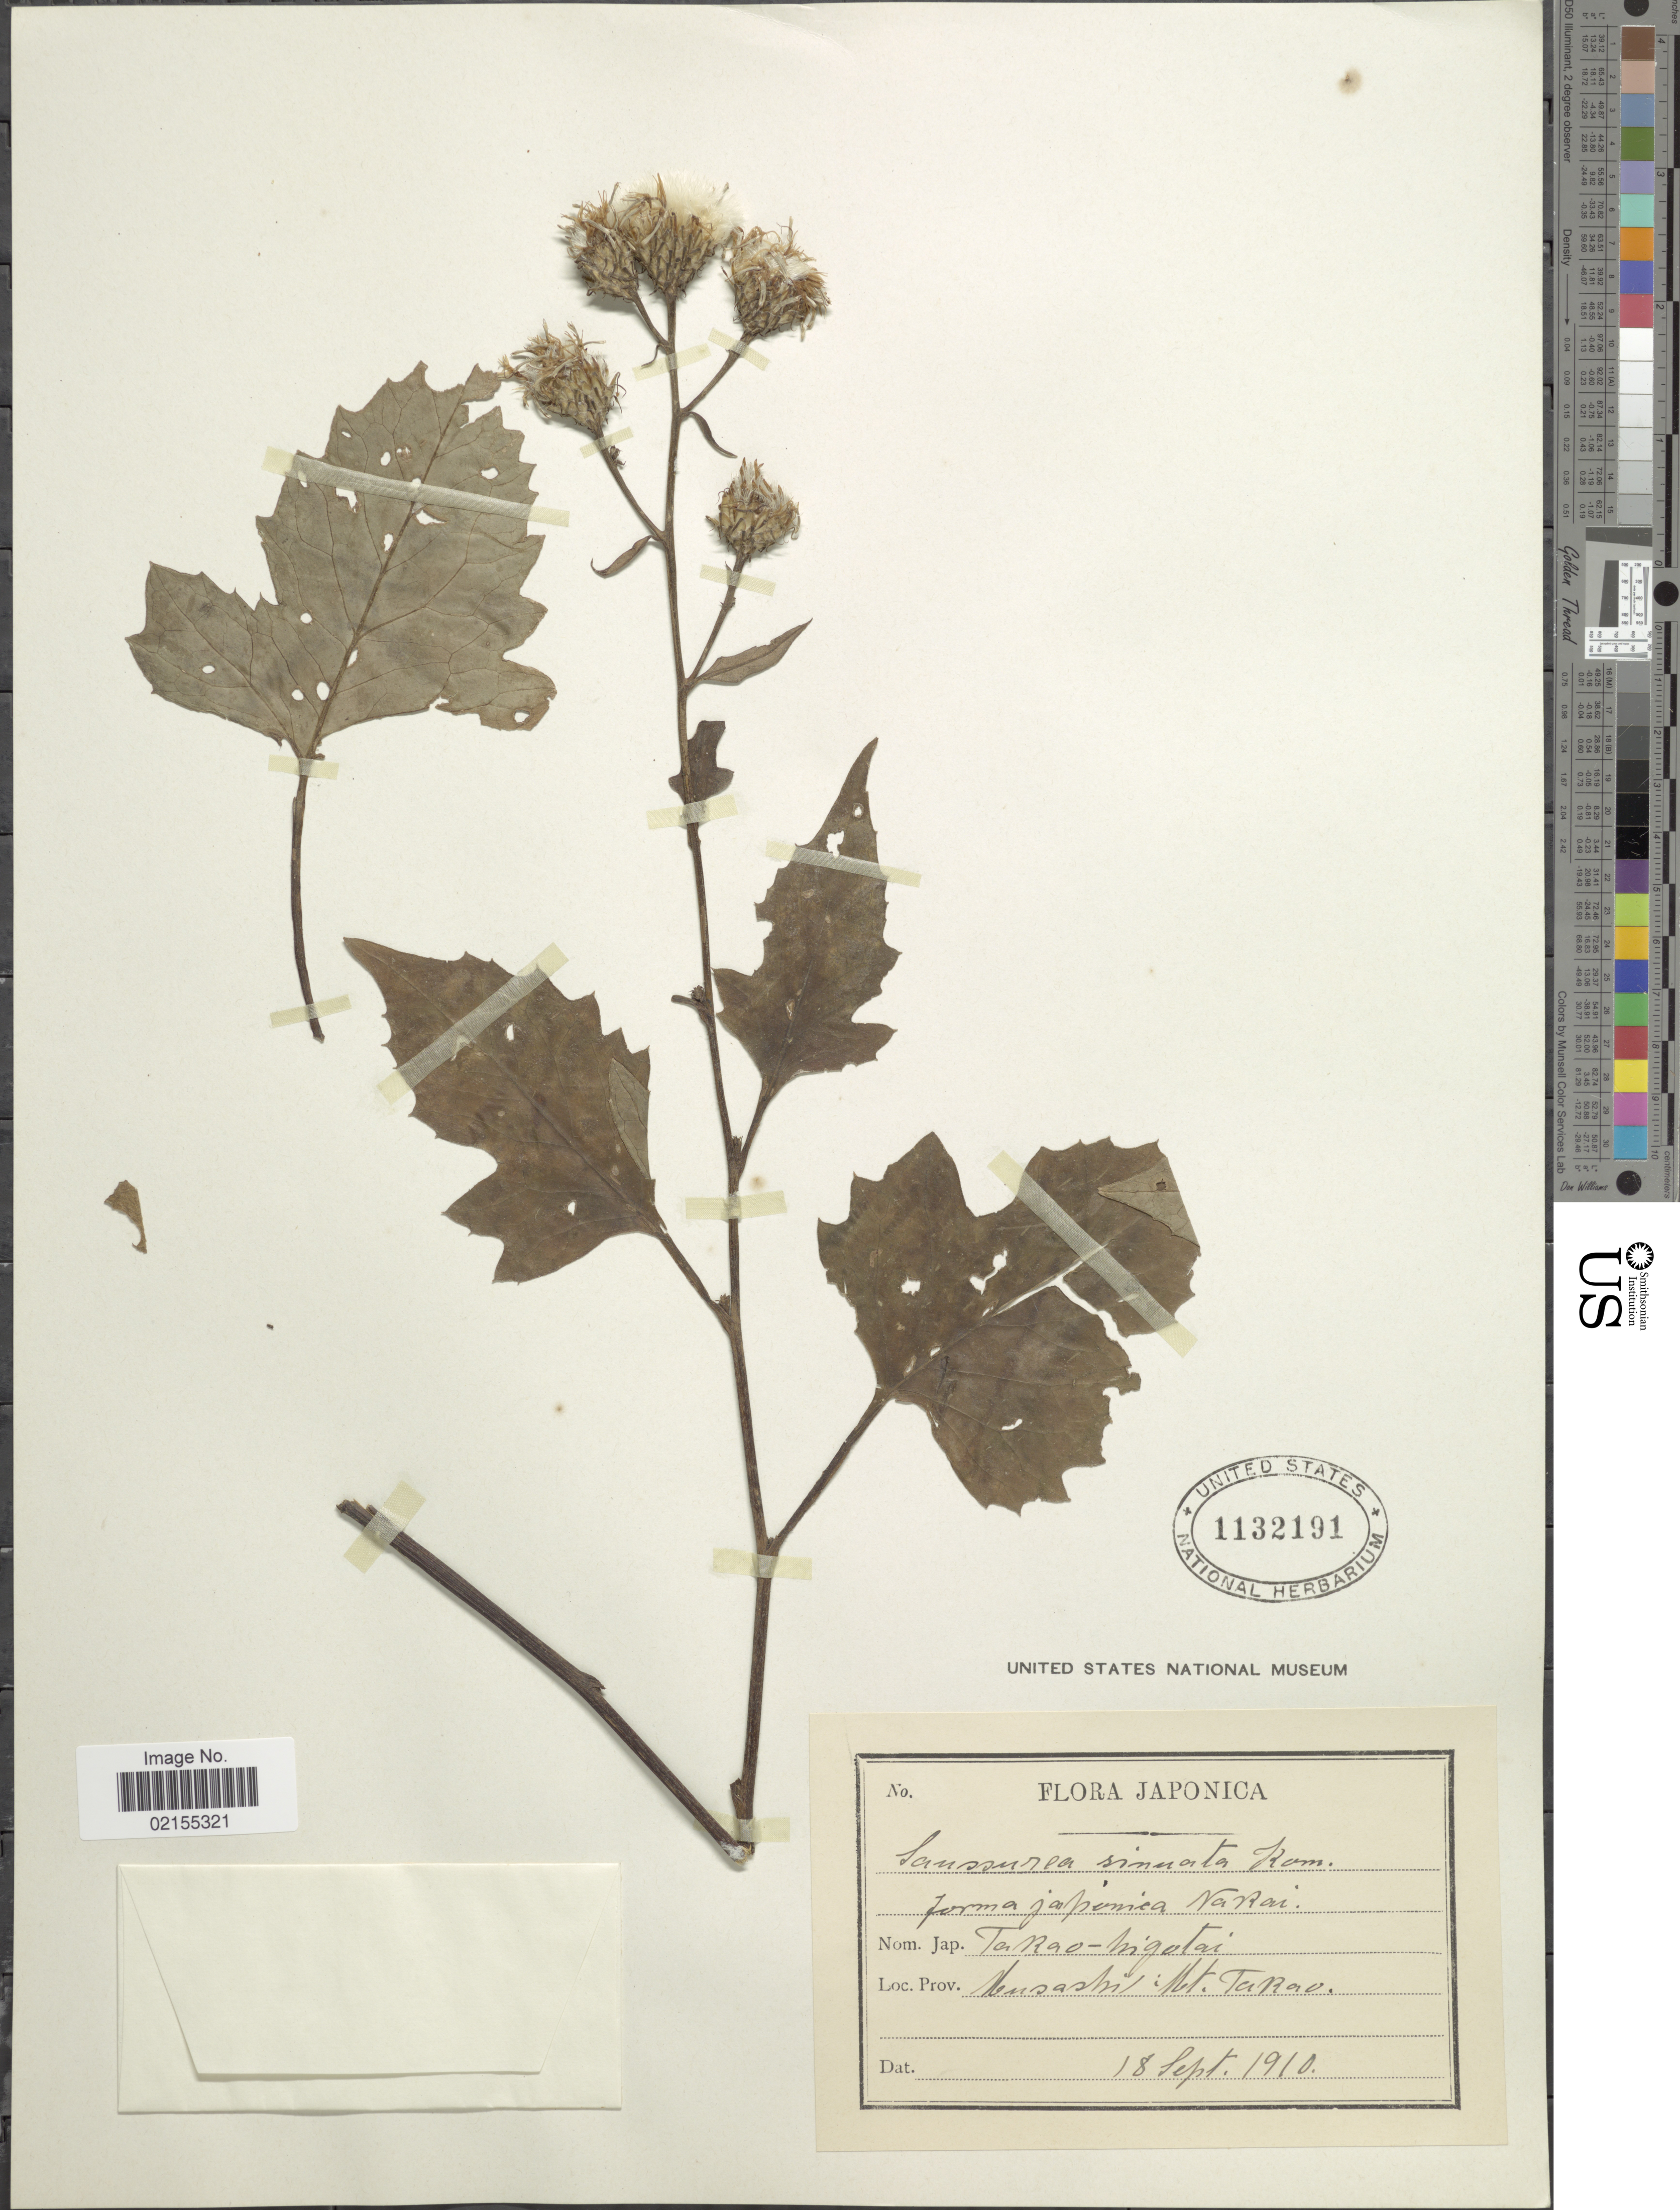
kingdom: Plantae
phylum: Tracheophyta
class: Magnoliopsida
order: Asterales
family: Asteraceae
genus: Saussurea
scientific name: Saussurea sinuata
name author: Kom.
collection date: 1910-09-18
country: Japan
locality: Musashit: Mt. Takao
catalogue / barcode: US 1132191